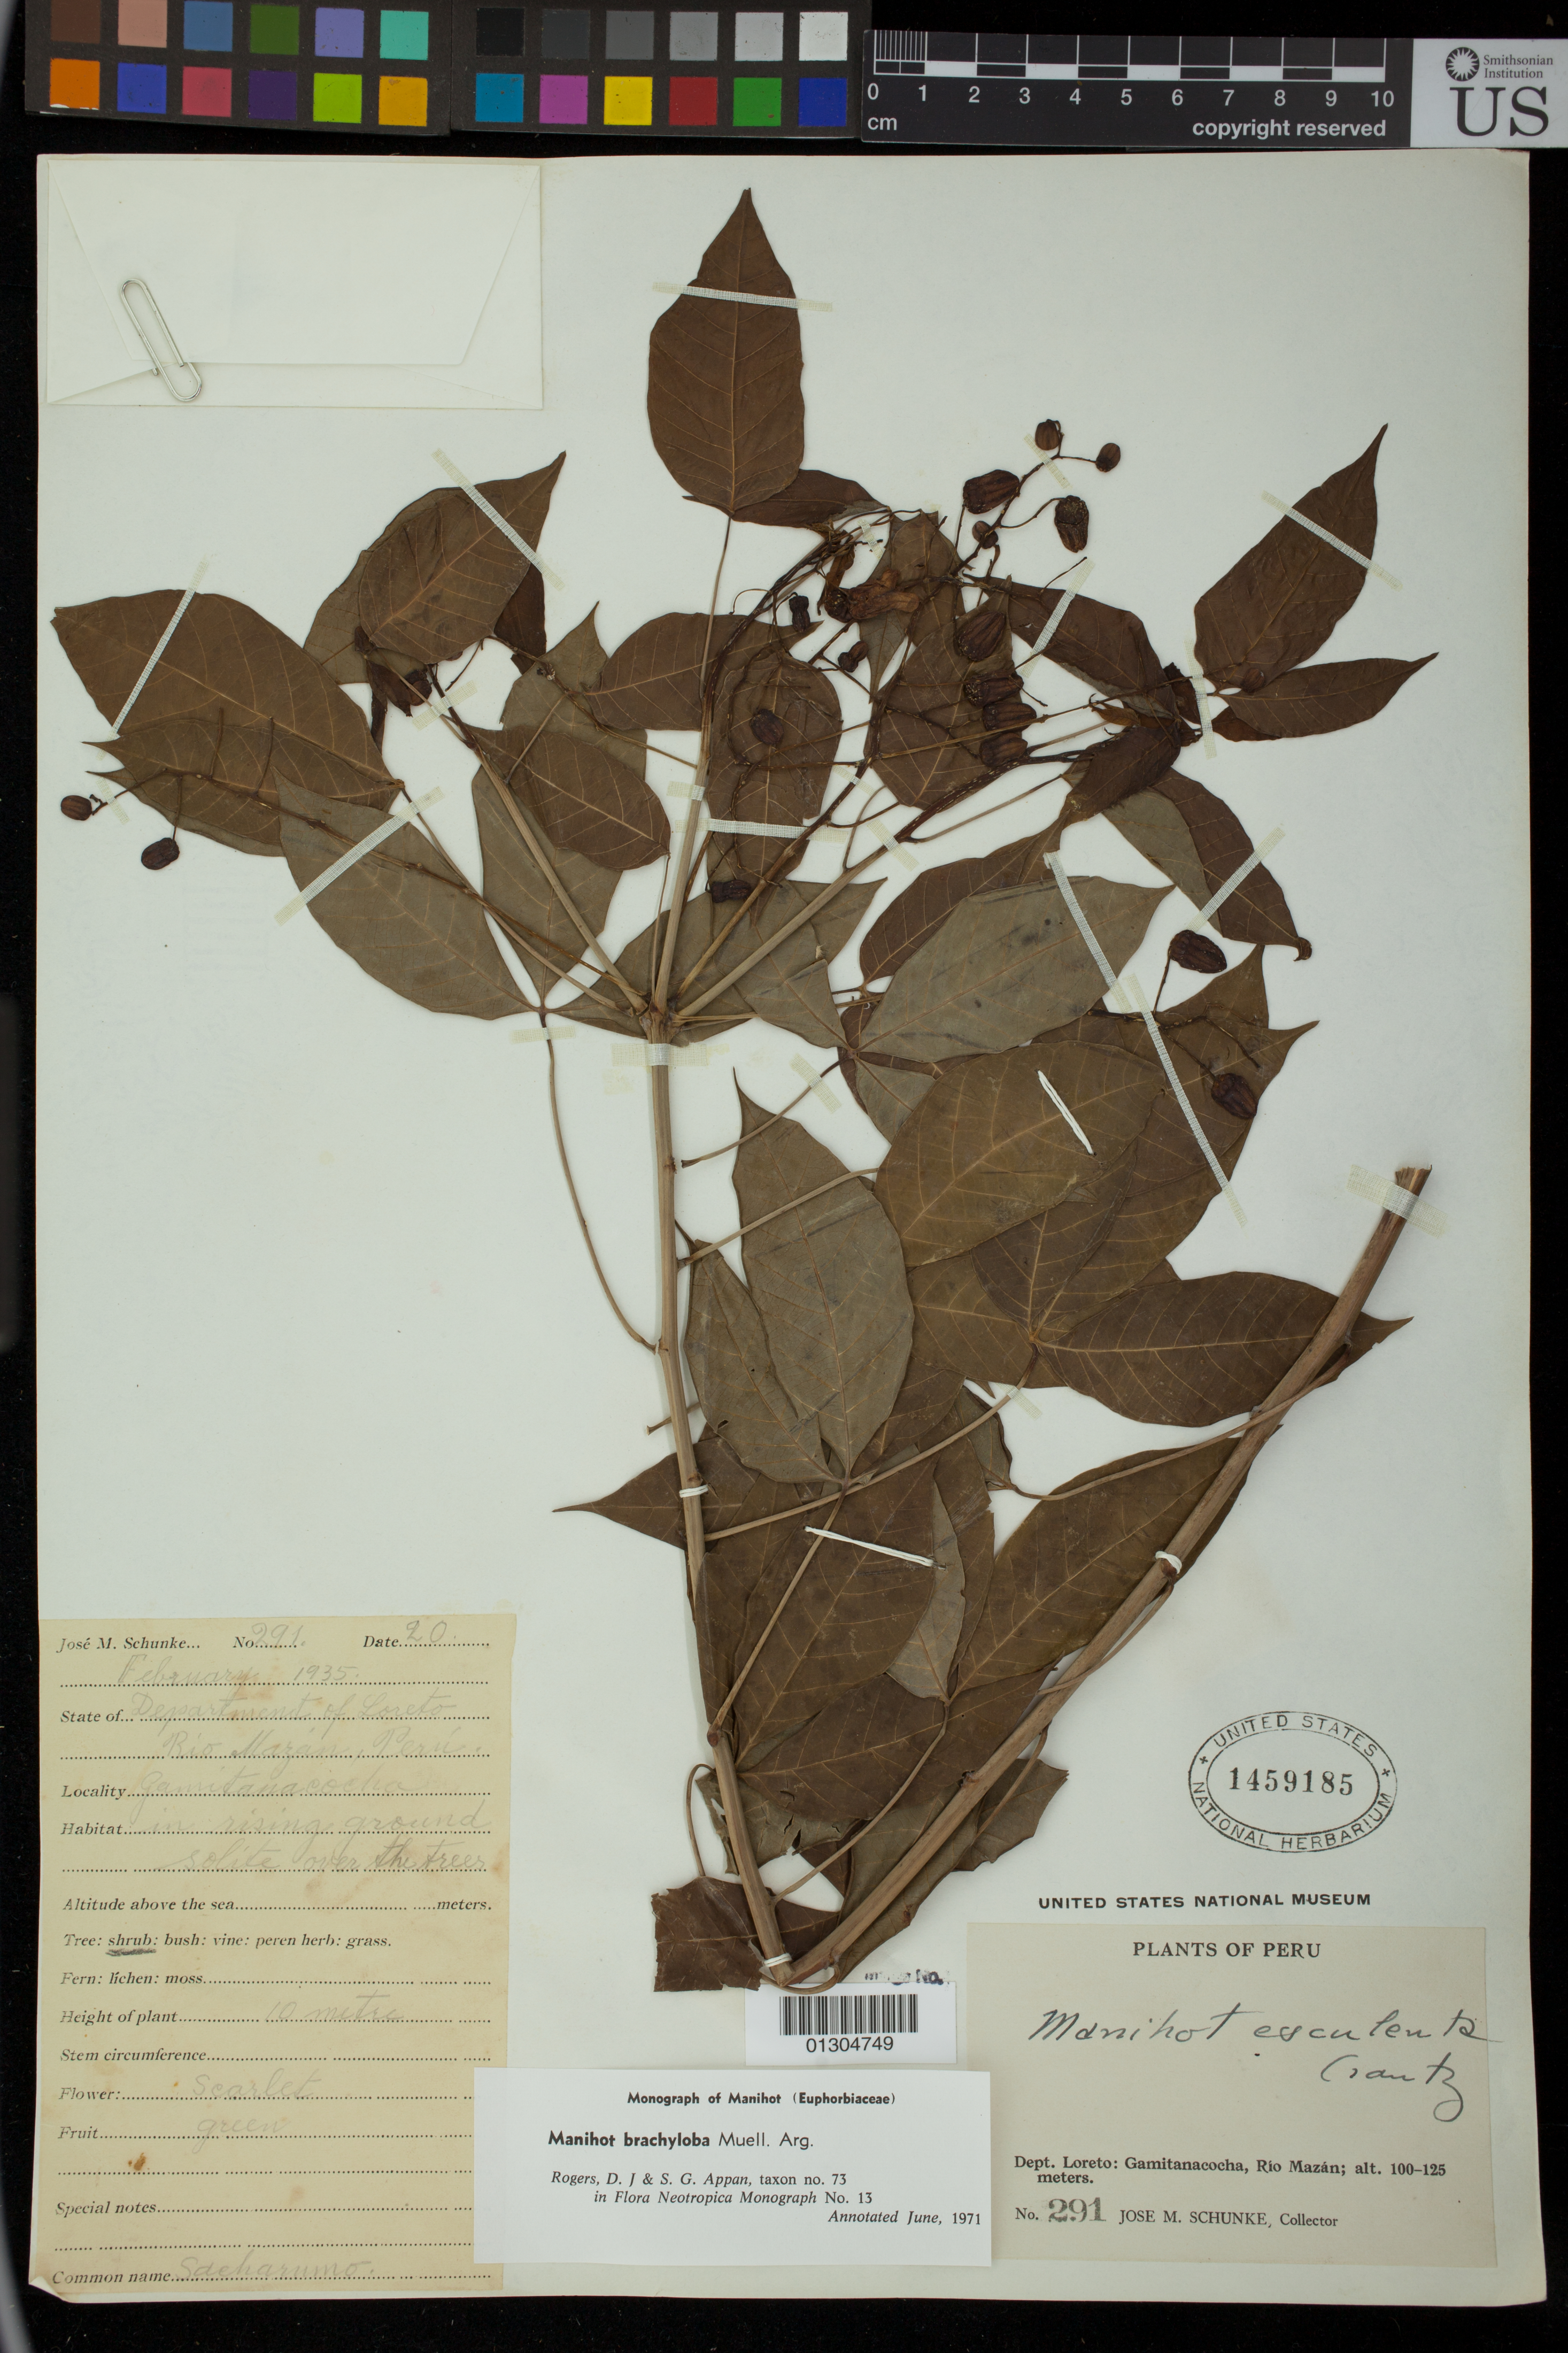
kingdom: Plantae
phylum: Tracheophyta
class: Magnoliopsida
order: Malpighiales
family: Euphorbiaceae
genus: Manihot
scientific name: Manihot brachyloba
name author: Müll. Arg.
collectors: J. Schunke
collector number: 291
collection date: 1935-02-20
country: Peru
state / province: Loreto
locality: Department of Loreto, Río Mazán, Gamitanacocha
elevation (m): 100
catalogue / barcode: US 1459185